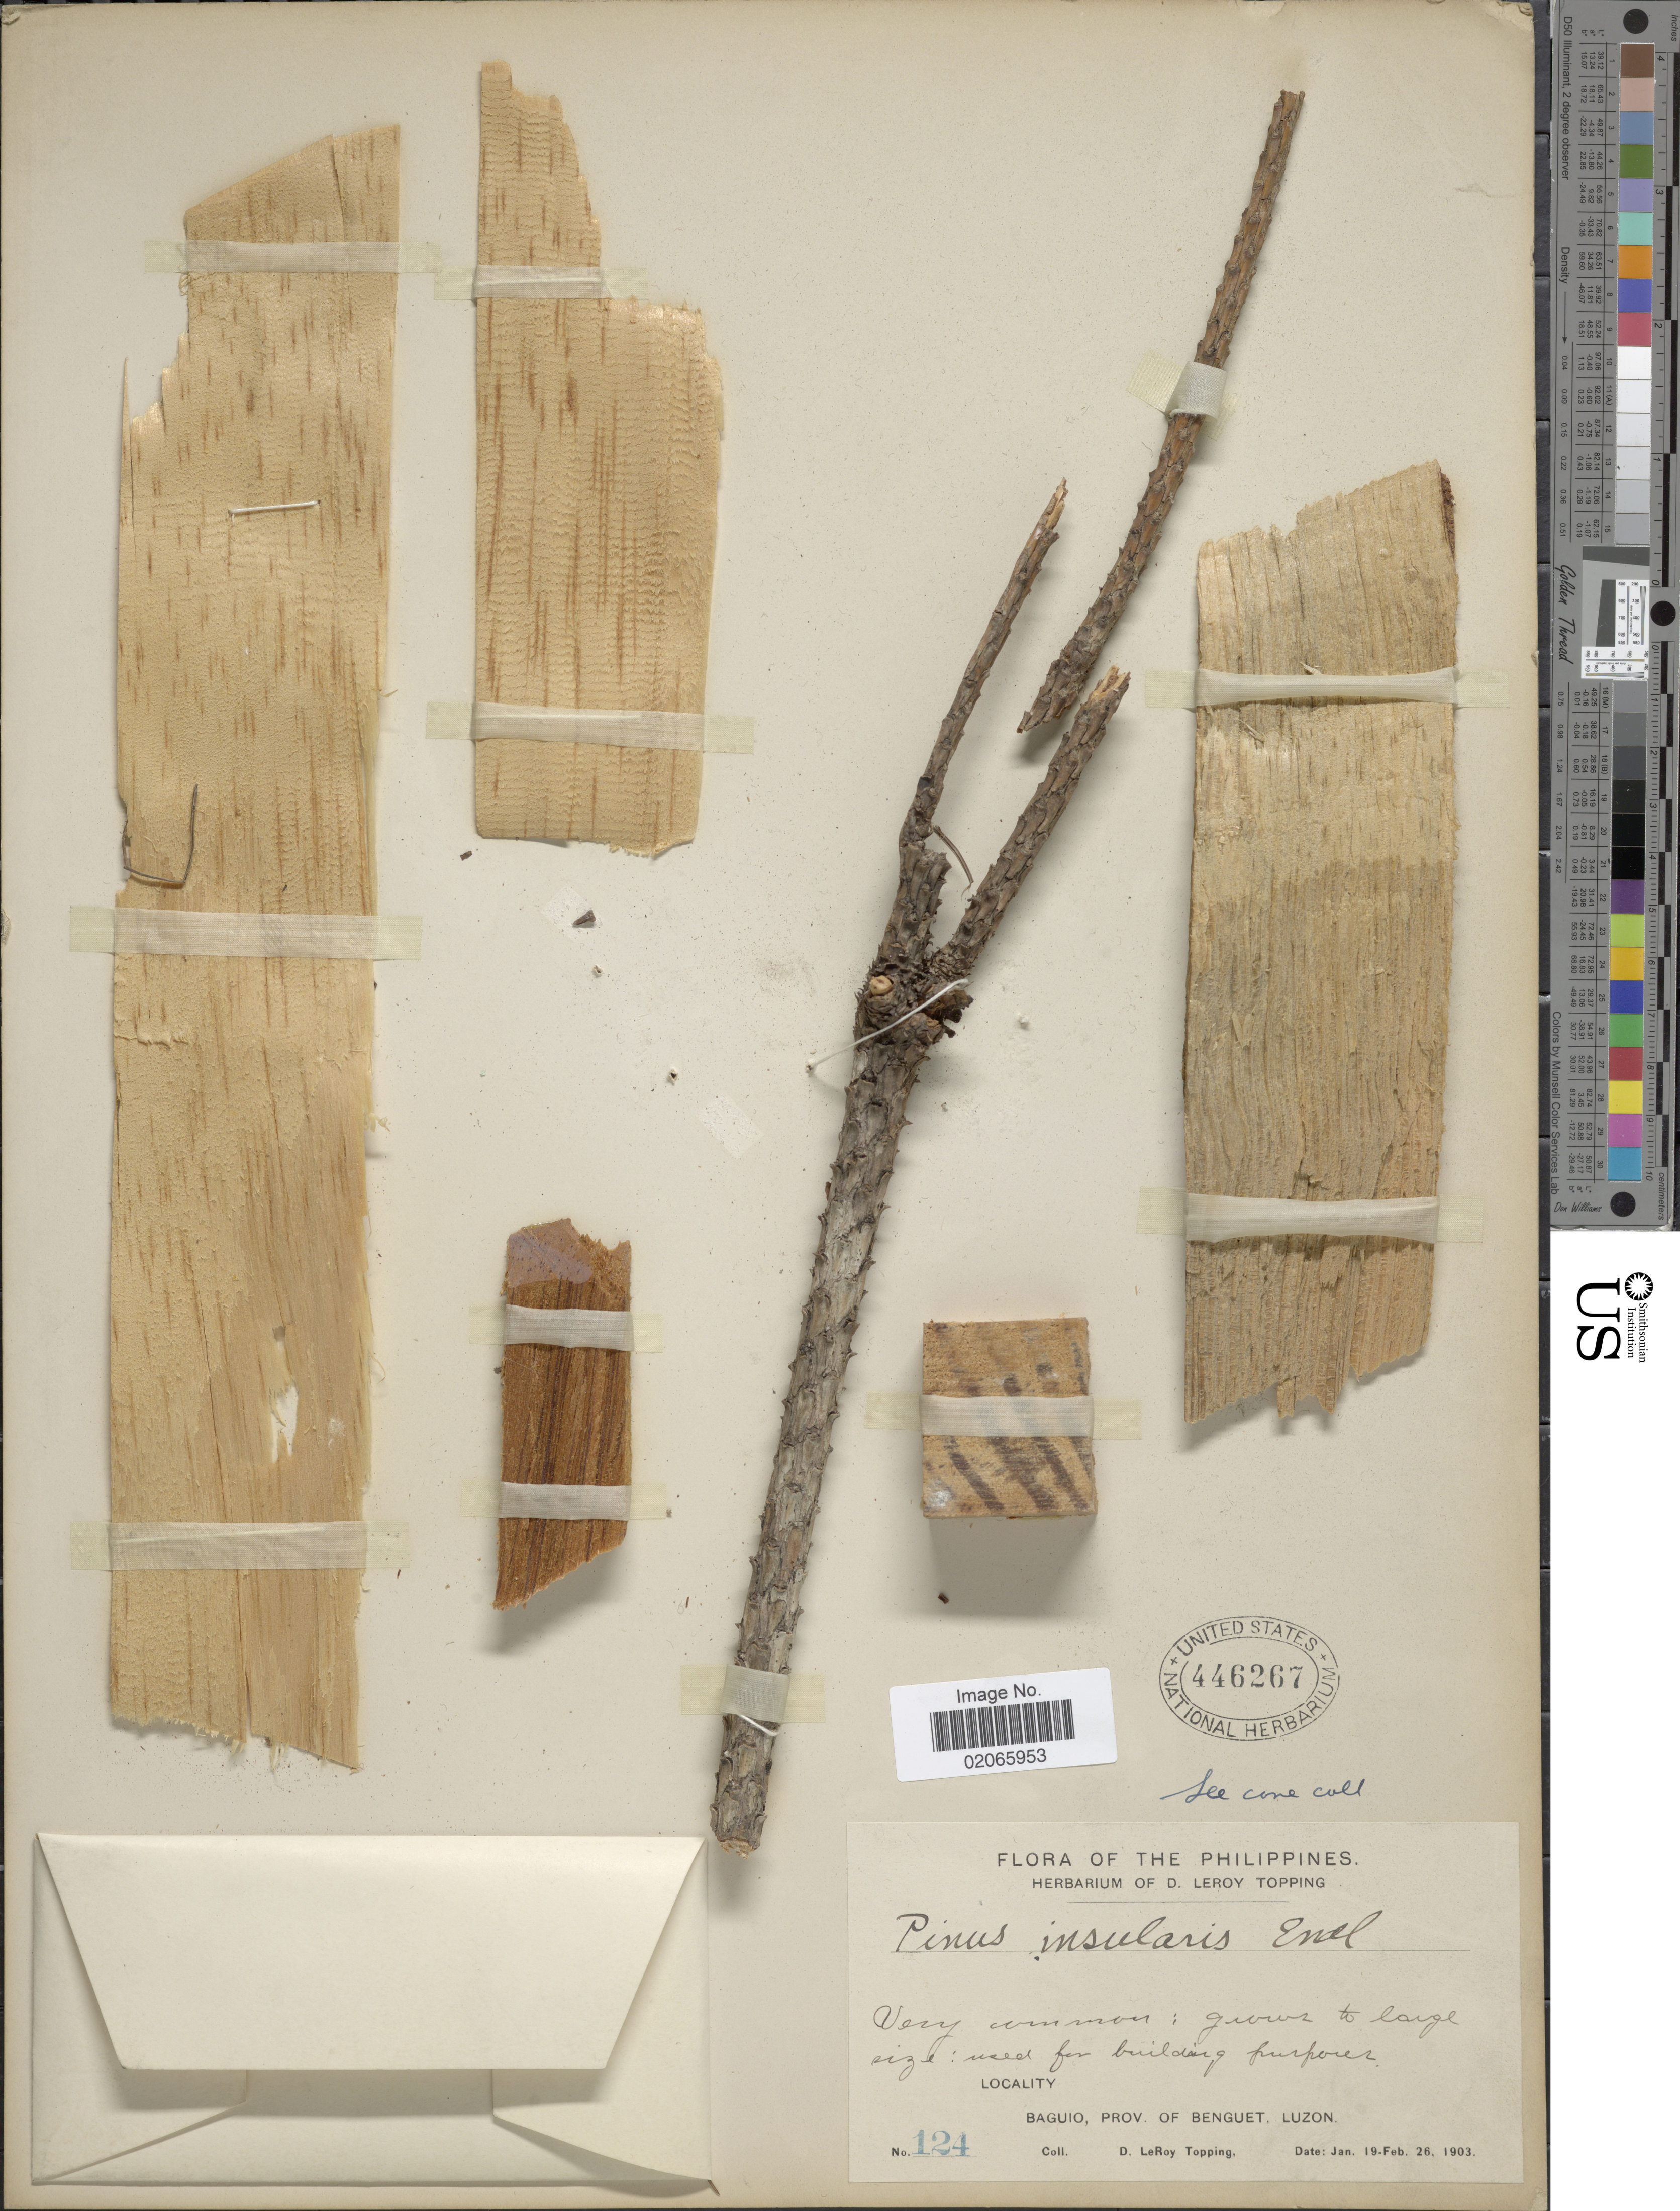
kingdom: Plantae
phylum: Tracheophyta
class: Pinopsida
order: Pinales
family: Pinaceae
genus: Pinus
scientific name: Pinus insularis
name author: Endl.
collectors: D. L. Topping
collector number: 124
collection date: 1903-01-19/1903-02-26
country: Philippines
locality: Baguio, Prov. of Benguet, Luzon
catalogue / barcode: US 446267